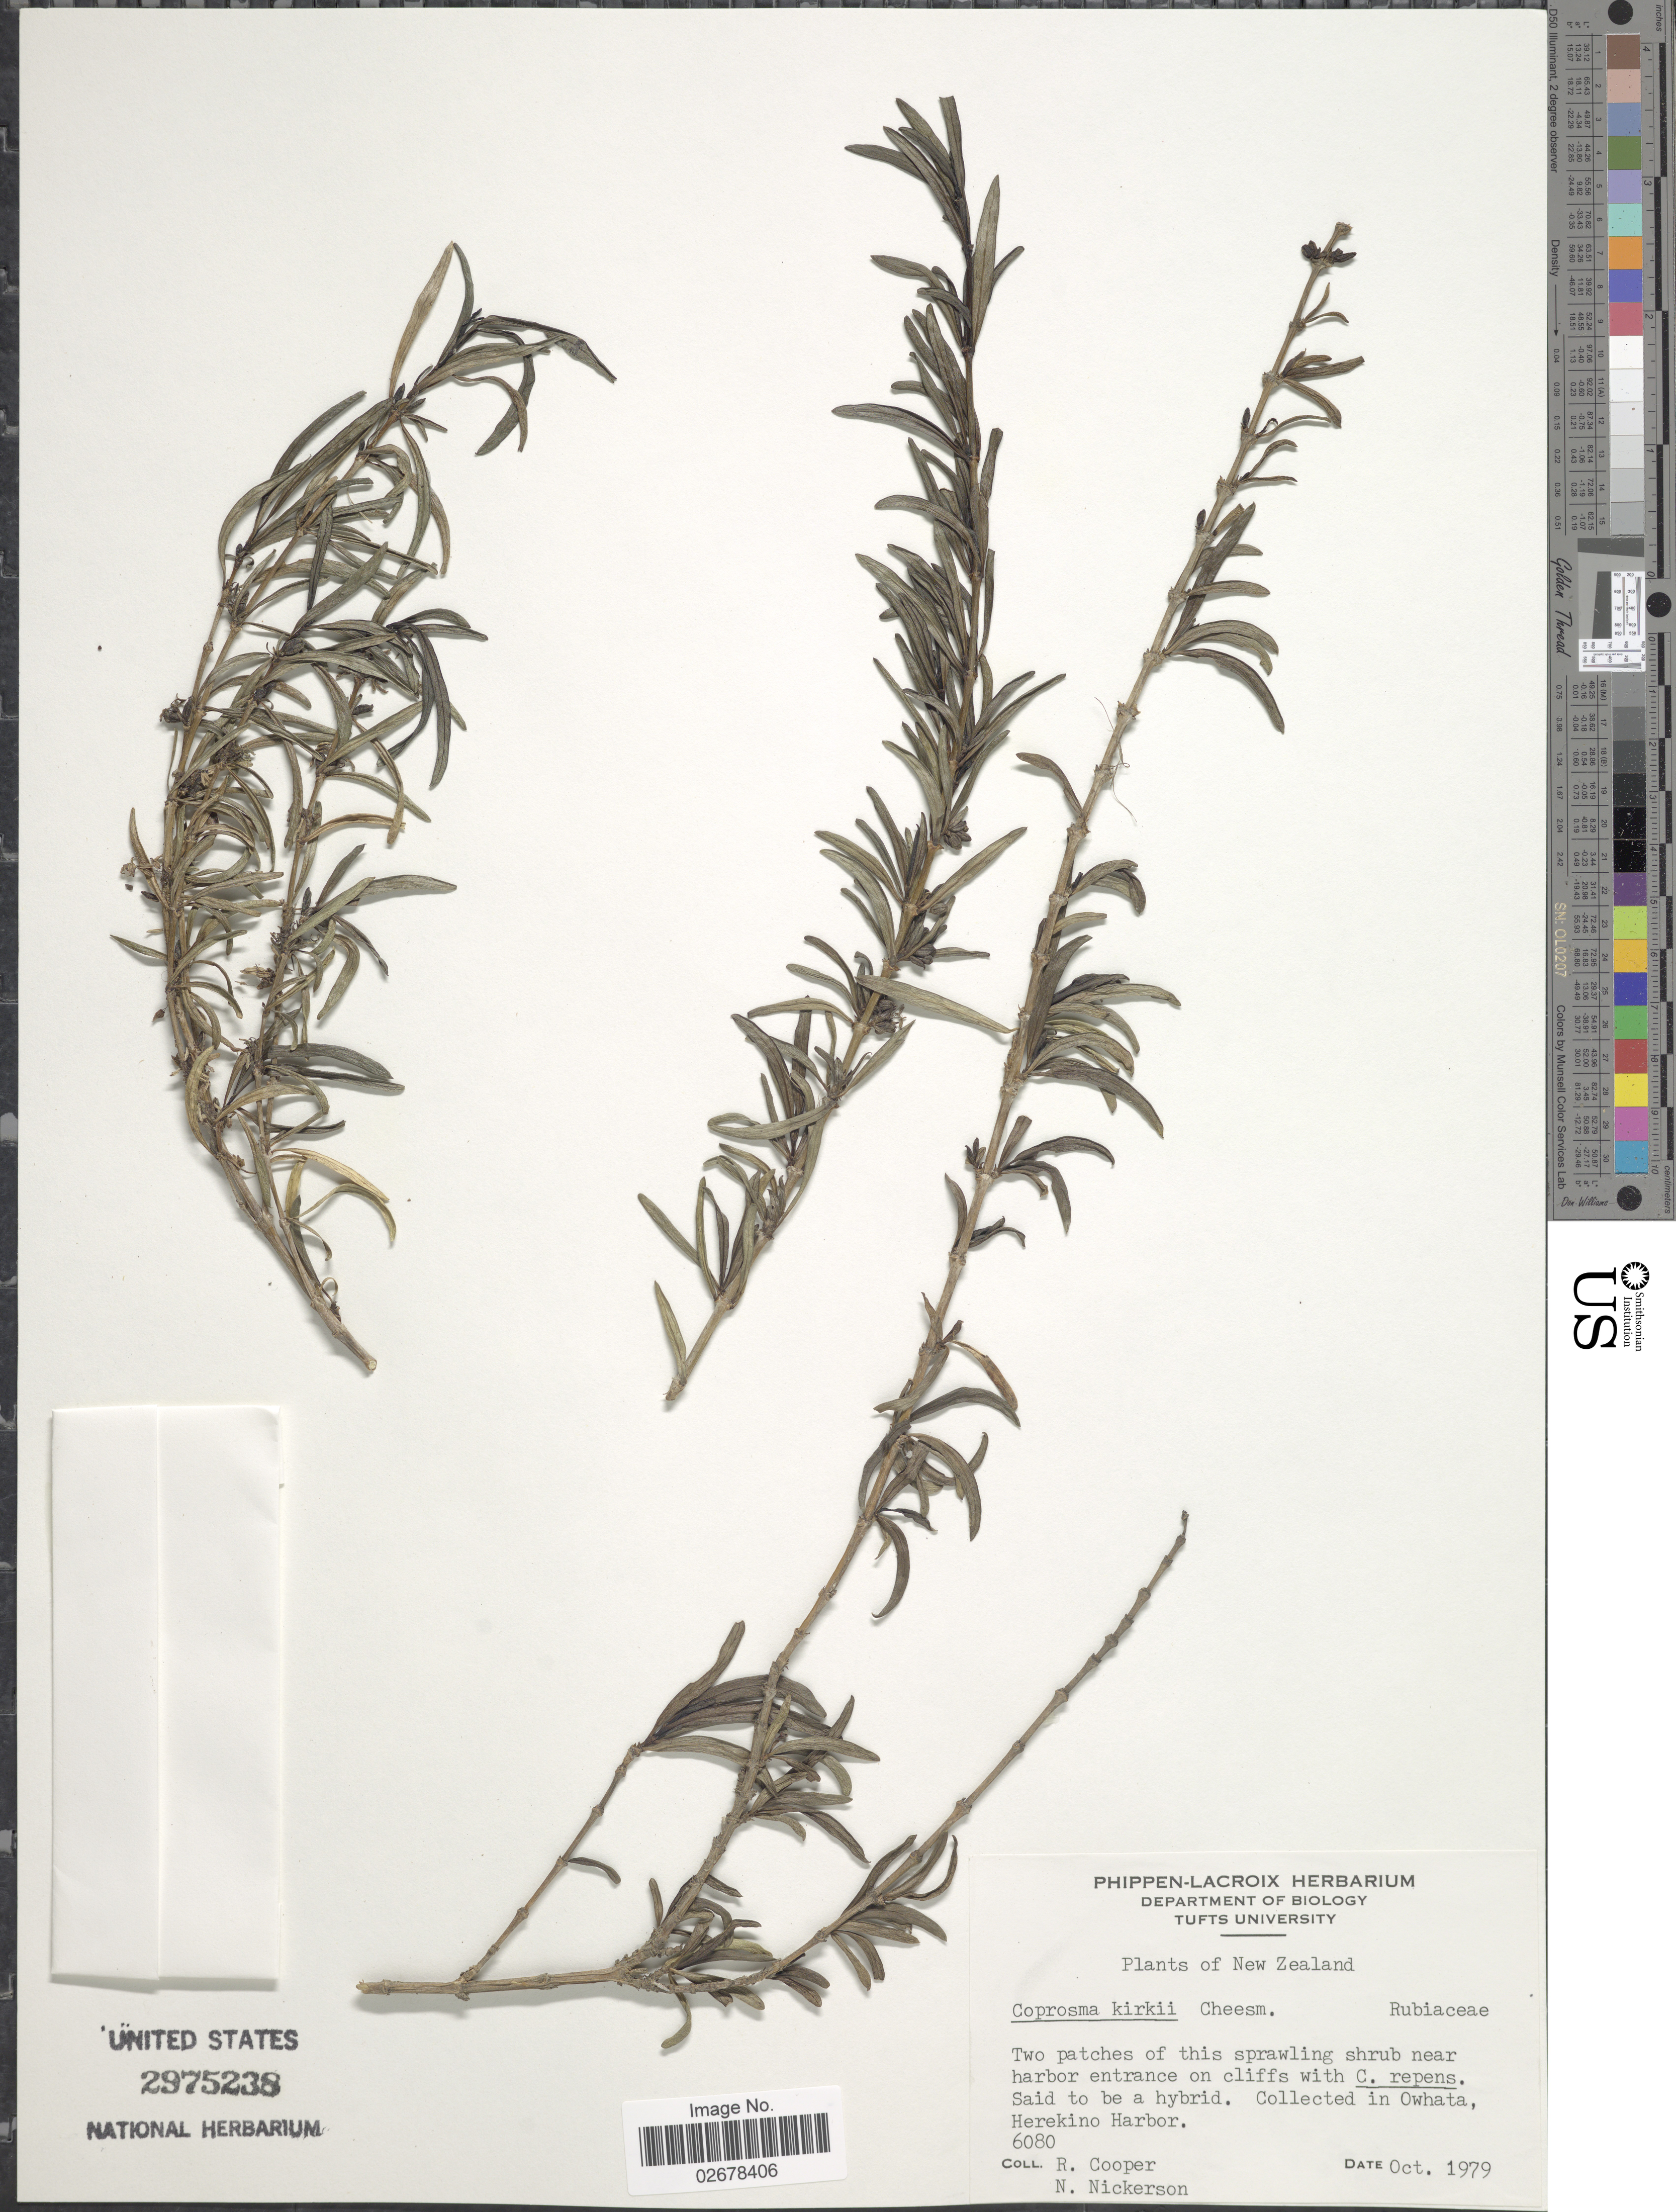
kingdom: Plantae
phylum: Tracheophyta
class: Magnoliopsida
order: Gentianales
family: Rubiaceae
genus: Coprosma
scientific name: Coprosma kirkii Cheeseman sp. nov. ined.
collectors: R. Cooper & N. Nickerson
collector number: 6080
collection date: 1979-10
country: New Zealand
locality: Near harbor entrance on cliffs, in Owhata, Herekino Harbor.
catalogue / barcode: US 2975238